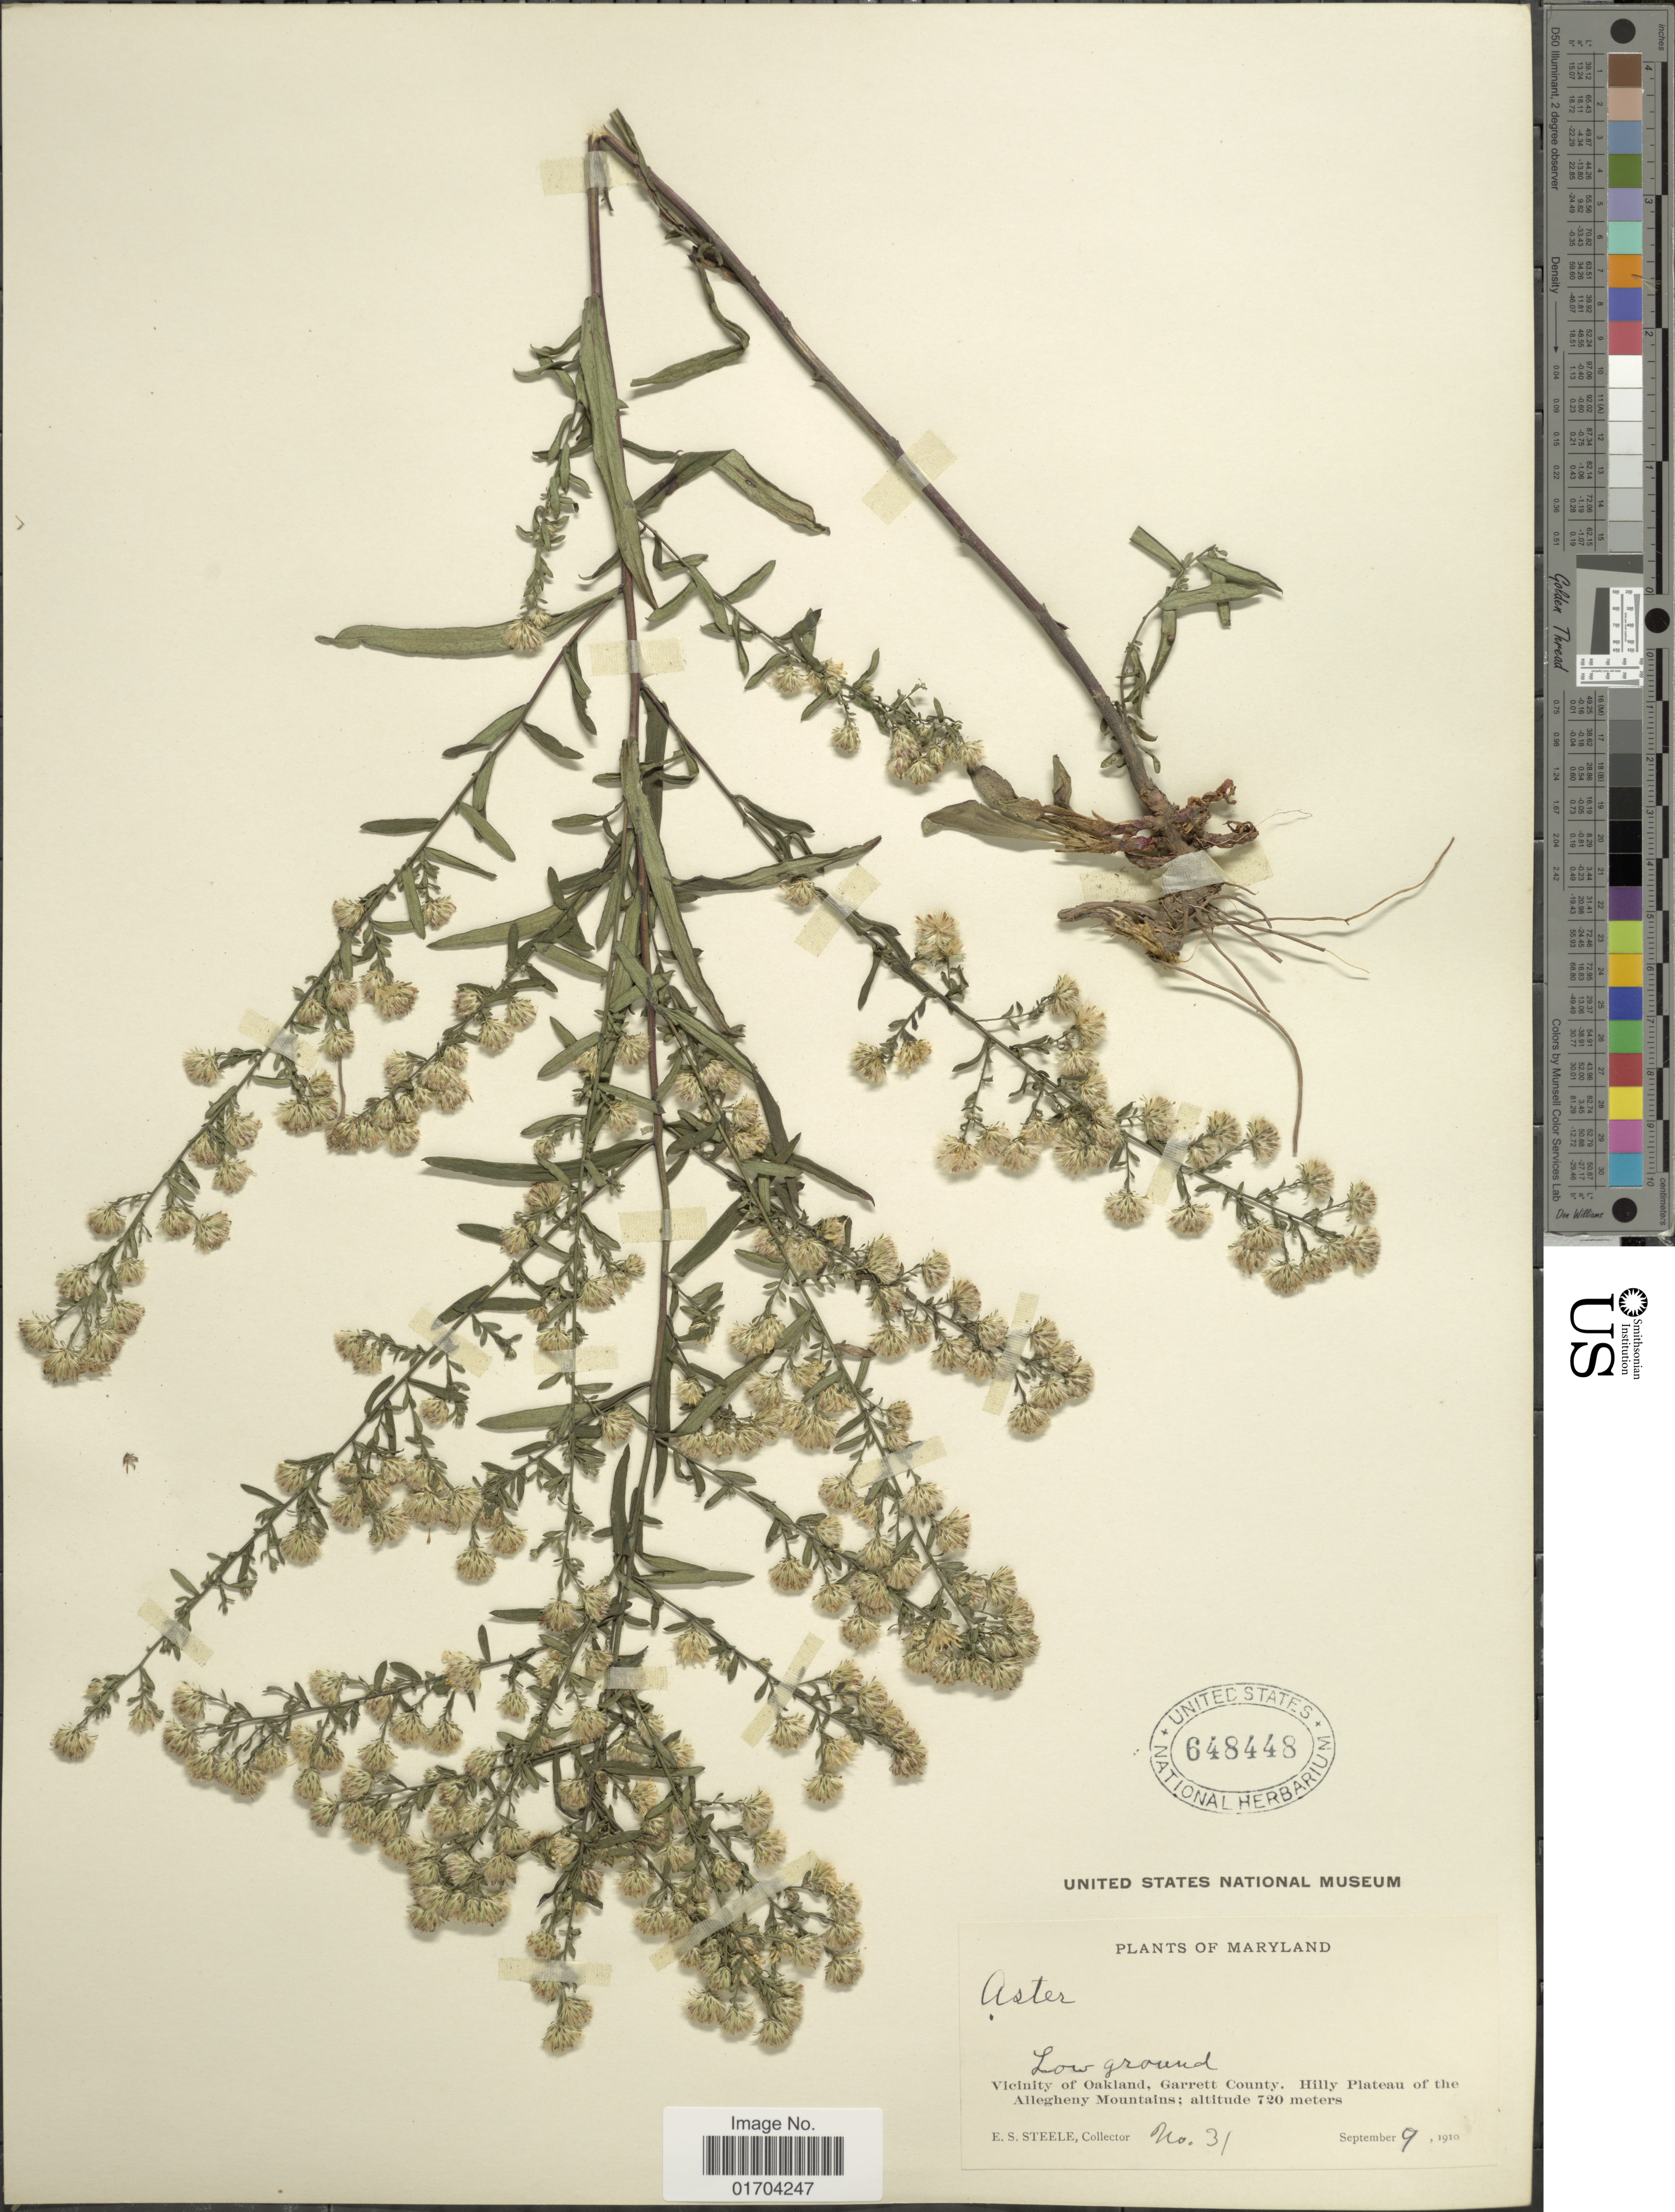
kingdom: Plantae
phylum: Tracheophyta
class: Magnoliopsida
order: Asterales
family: Asteraceae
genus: Symphyotrichum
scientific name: Symphyotrichum sp.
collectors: E. Steele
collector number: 31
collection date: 1910-09-09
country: United States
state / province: Maryland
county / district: Garrett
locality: Low ground, Vicinity of Oakland, Garrett County. Hilly Plateau of the Allegheny Mountains.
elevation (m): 720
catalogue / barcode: US 648448